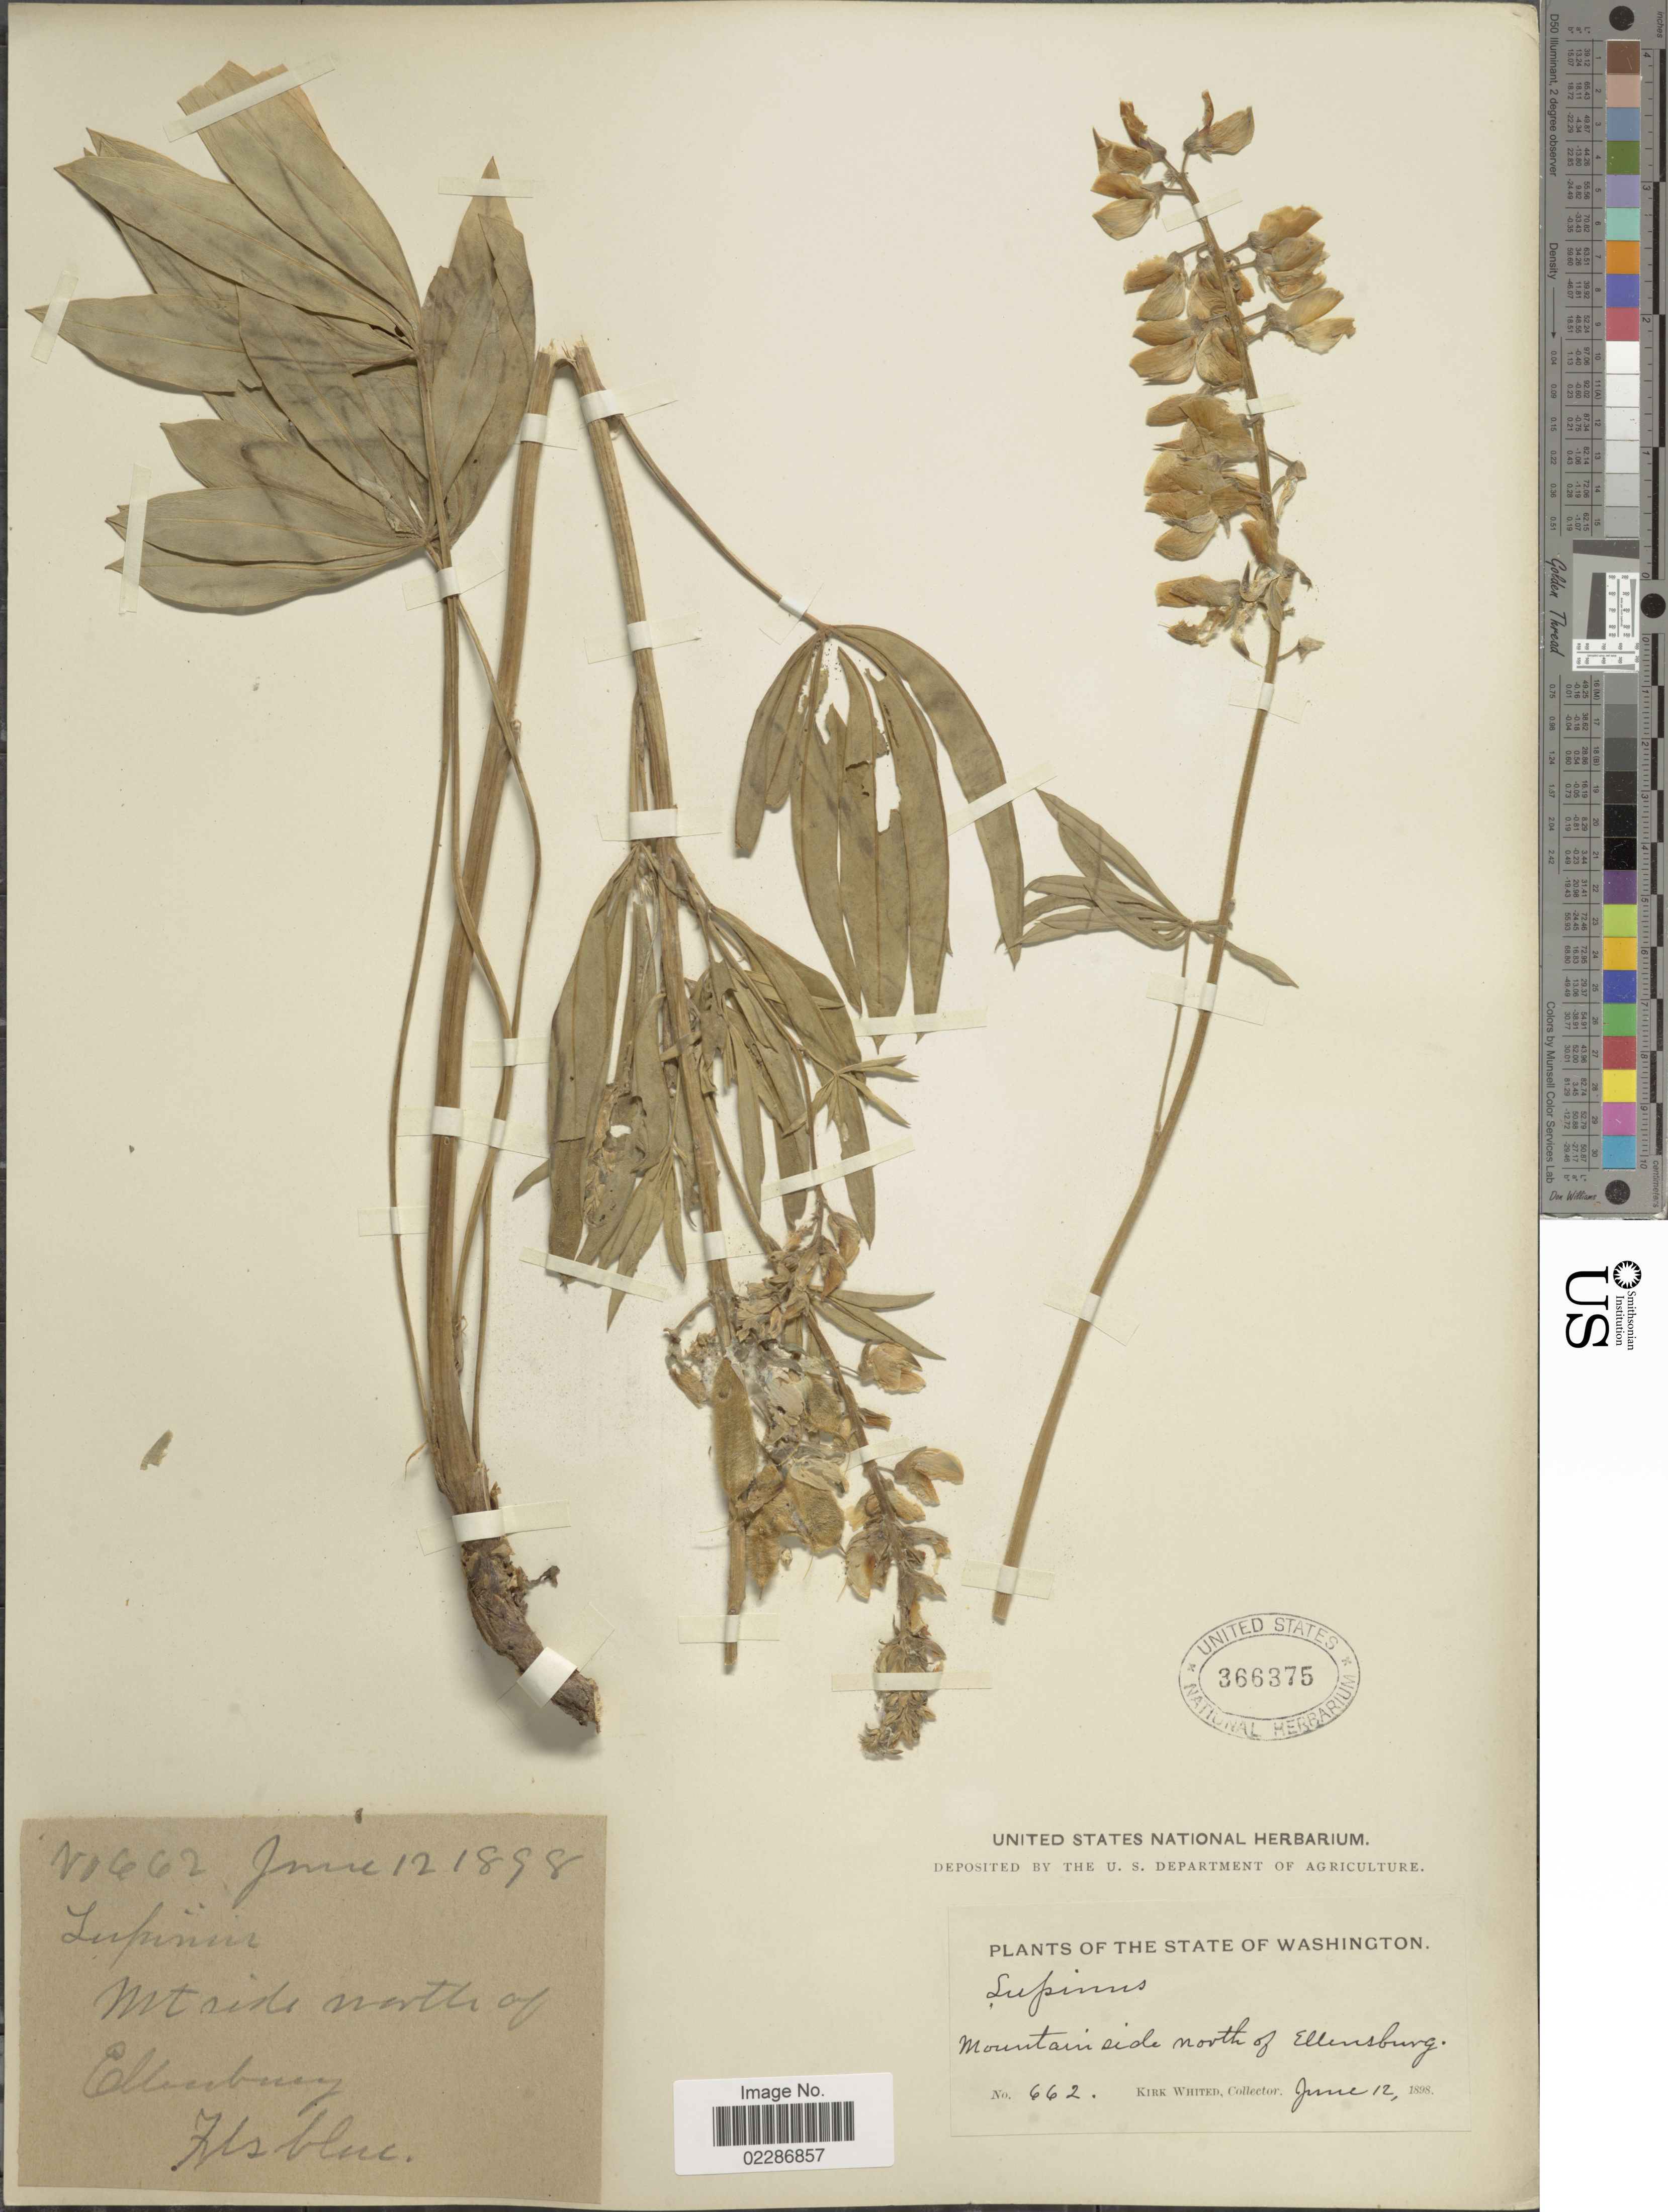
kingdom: Plantae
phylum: Tracheophyta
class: Magnoliopsida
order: Fabales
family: Fabaceae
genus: Lupinus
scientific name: Lupinus polyphyllus subsp. polyphyllus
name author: Lindl.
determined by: Phillips, L. Ll.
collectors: K. Whited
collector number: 662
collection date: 1898-06-12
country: United States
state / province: Washington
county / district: Kittitas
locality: Mt side north of Ellensburg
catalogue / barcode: US 366375